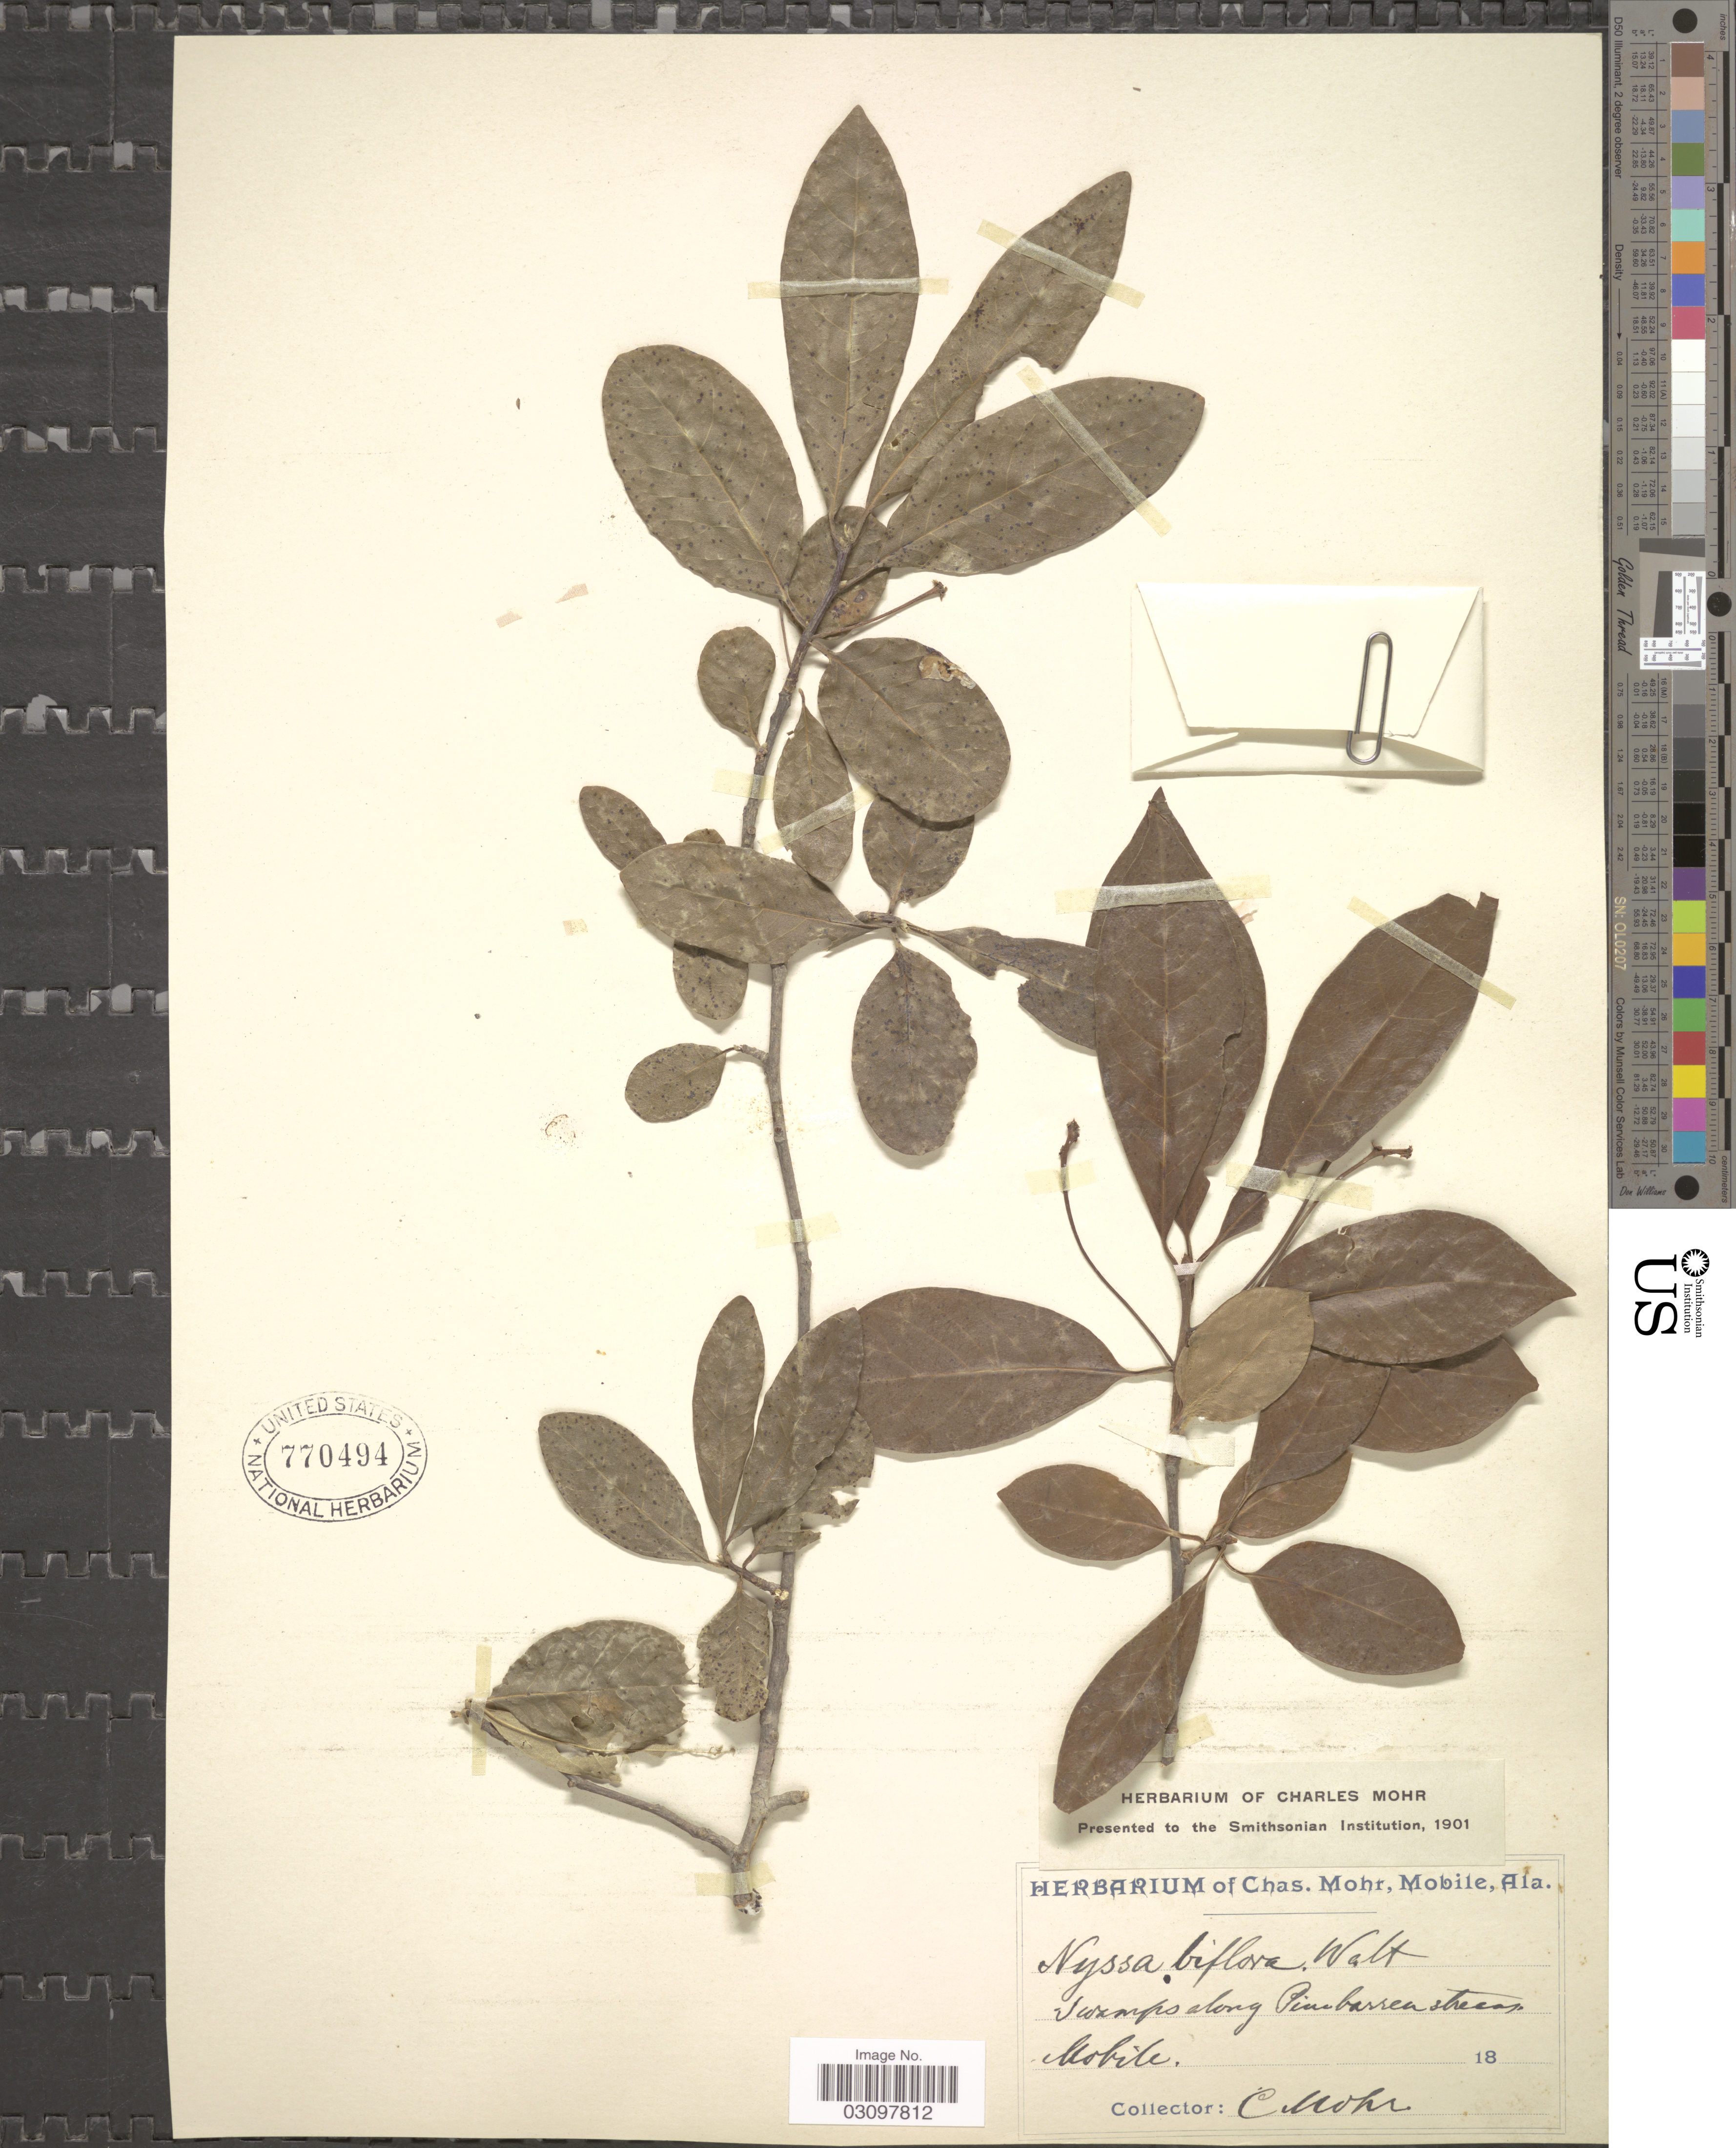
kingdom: Plantae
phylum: Tracheophyta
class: Magnoliopsida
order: Cornales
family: Nyssaceae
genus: Nyssa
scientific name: Nyssa biflora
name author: Walter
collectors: Mohr, C. T. (herbarium)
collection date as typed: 18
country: United States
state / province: Alabama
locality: Swamps along Pine barren stream. Mobile.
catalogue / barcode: US 770494